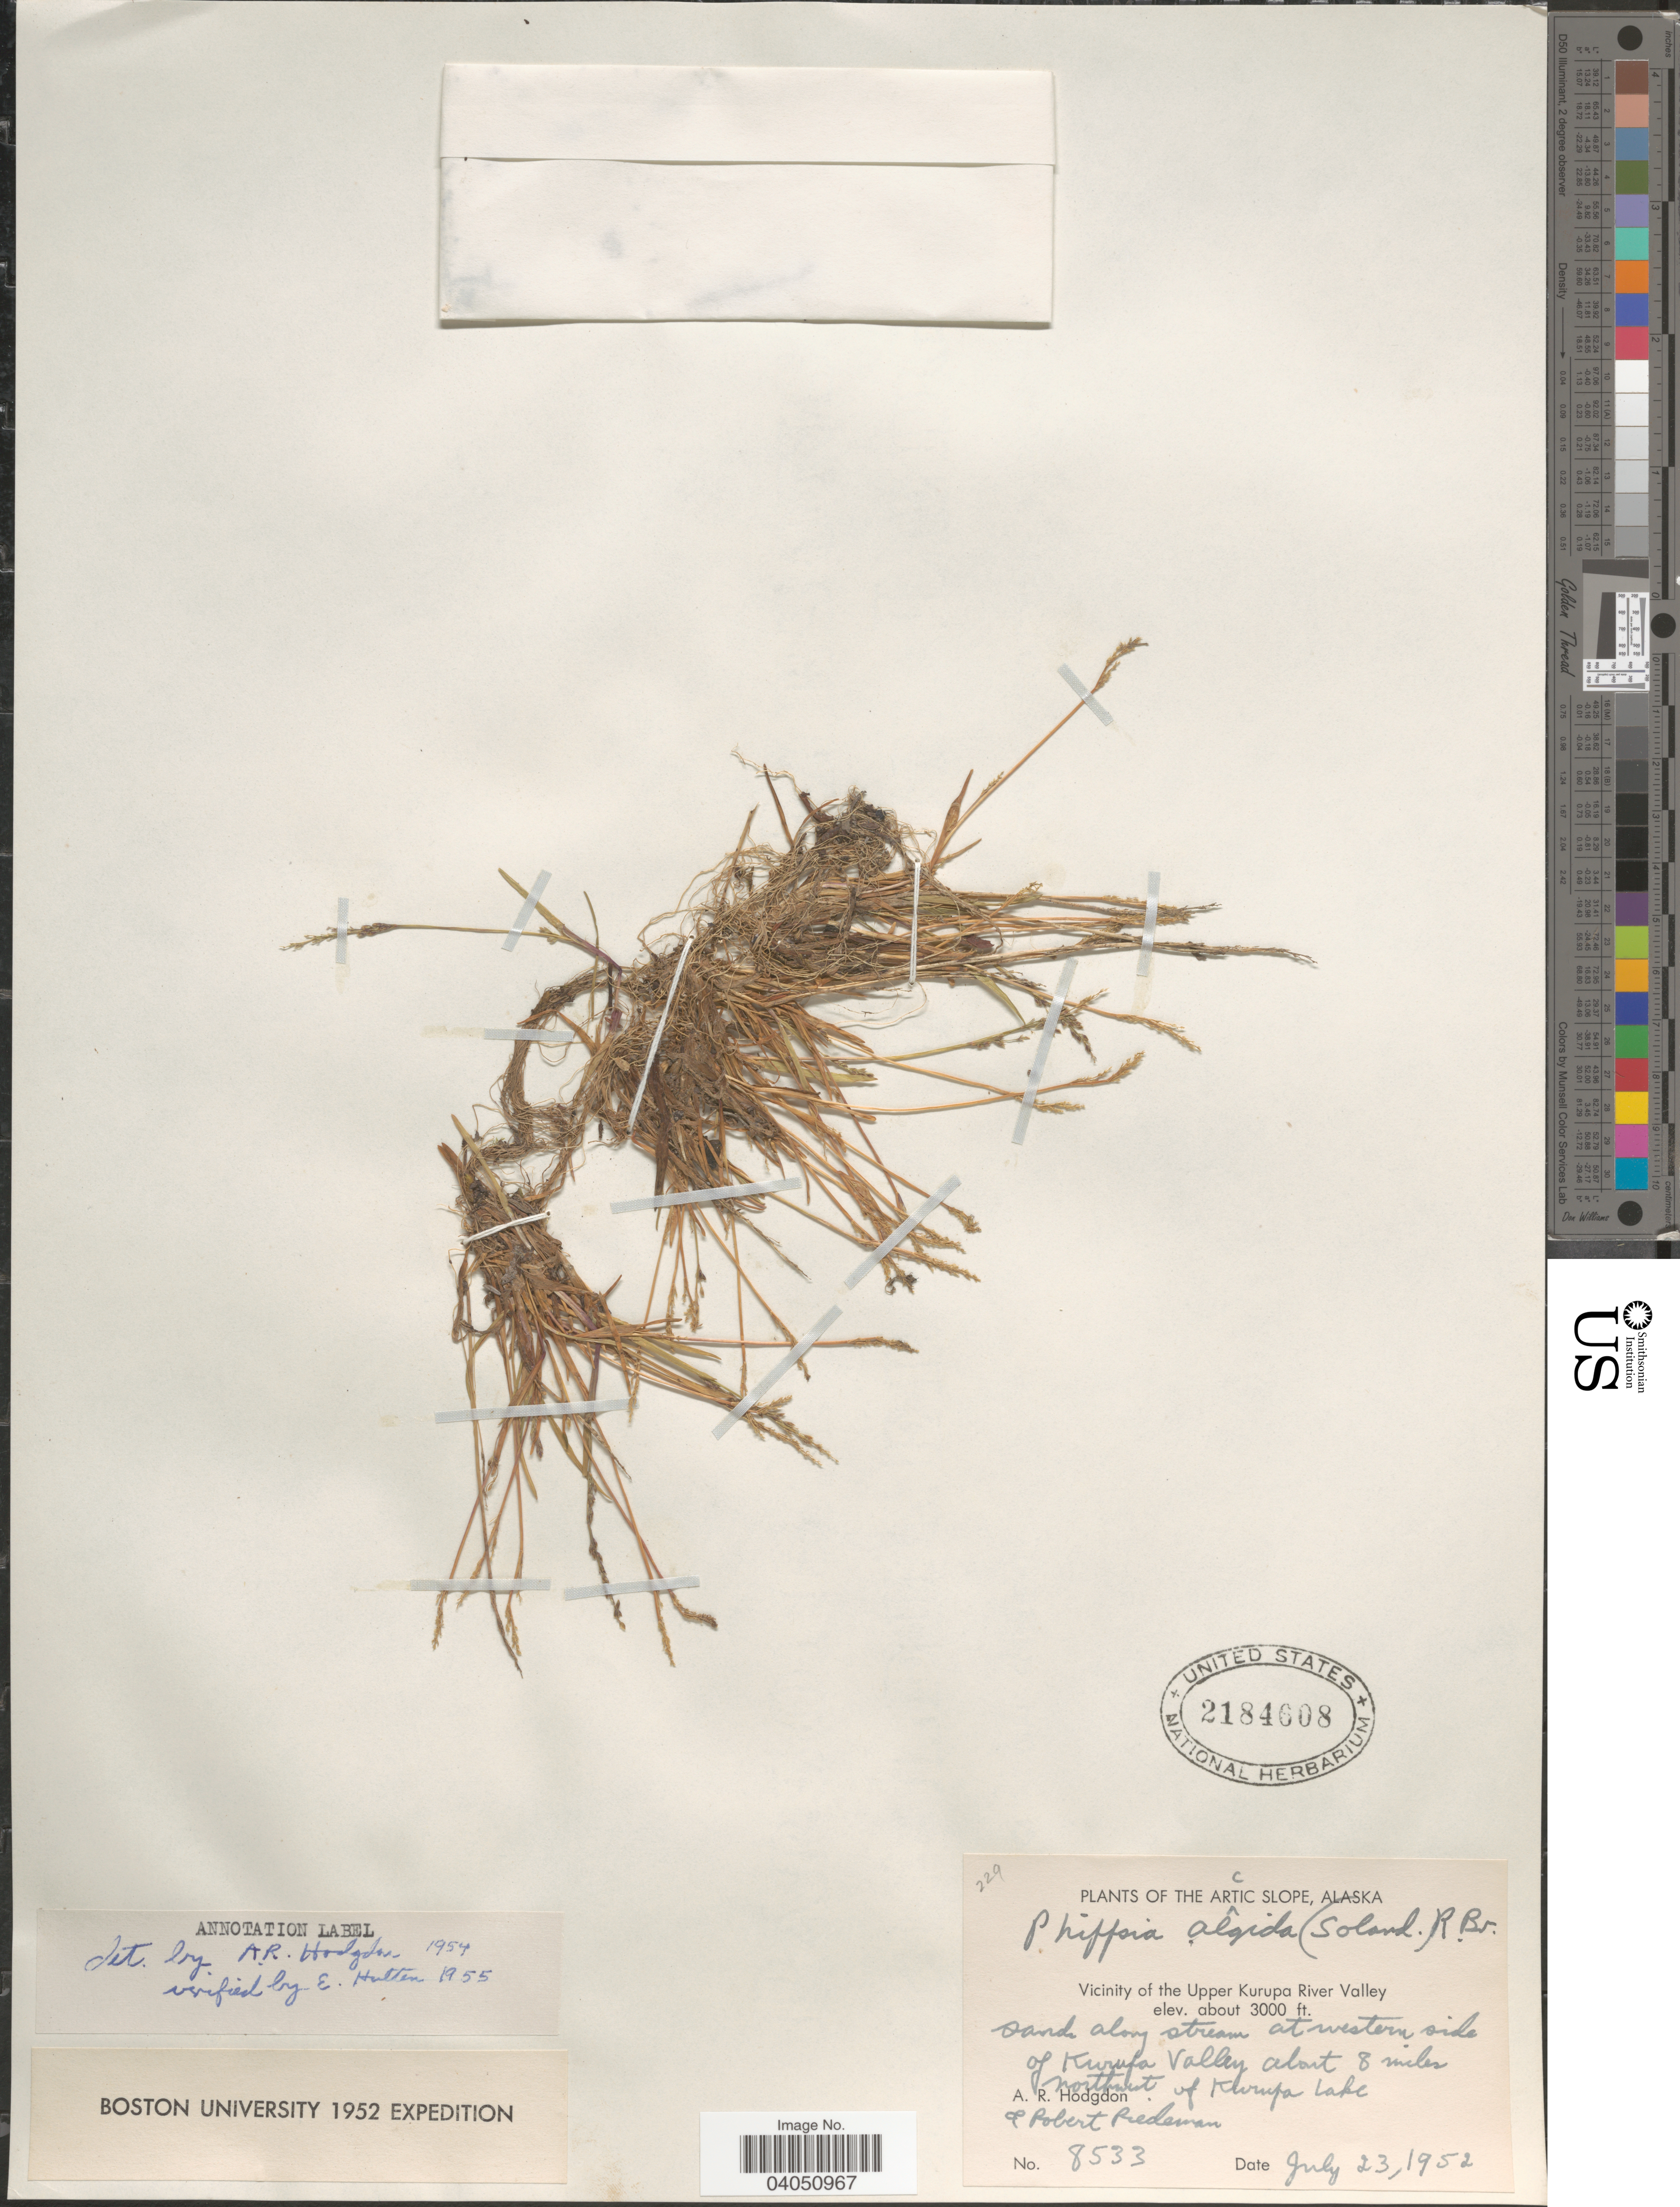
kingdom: Plantae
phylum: Tracheophyta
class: Liliopsida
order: Poales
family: Poaceae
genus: Phippsia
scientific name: Phippsia algida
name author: (Sol.) R. Br.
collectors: A. R. Hodgdon & R. Riedeman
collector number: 8533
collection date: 1952-07-23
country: United States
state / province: Alaska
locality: The Arctic Slope. Vicinity of the Upper Kurupa River Valley. Sands along stream at western side of Kurupa Valley about 8 miles northwest of Kurupa Lake.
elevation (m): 914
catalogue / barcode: US 2184608